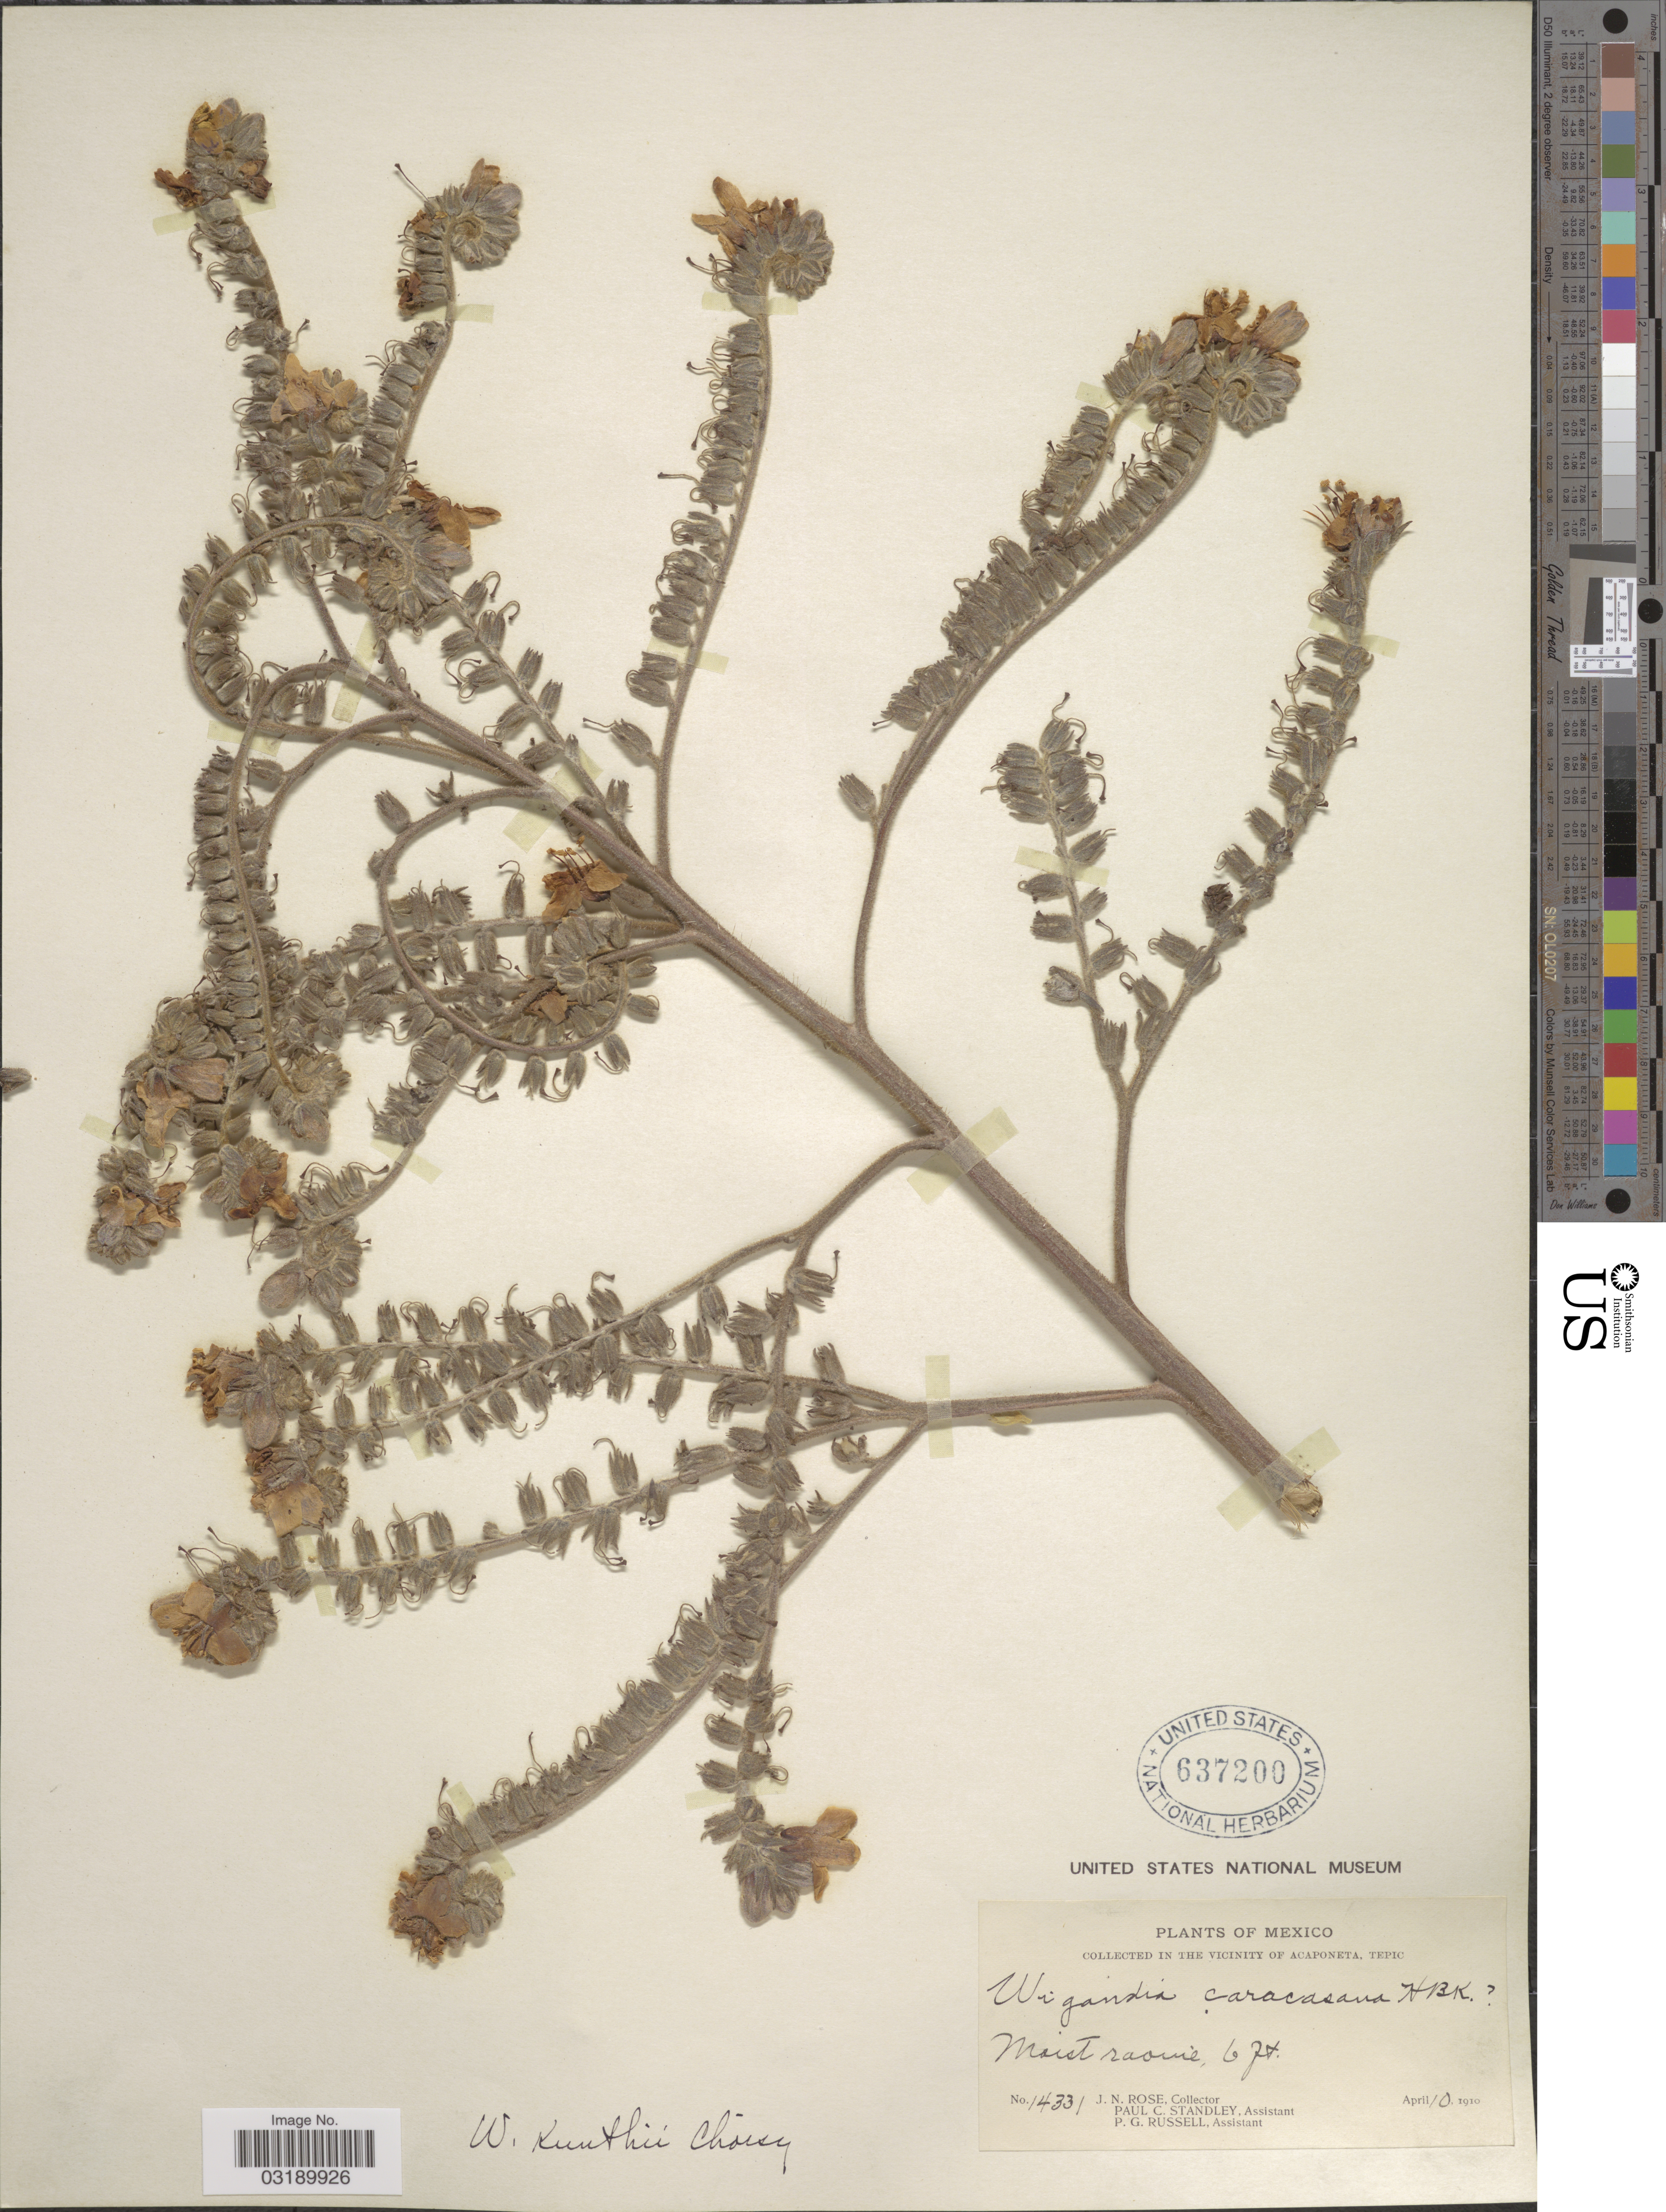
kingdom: Plantae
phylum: Tracheophyta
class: Magnoliopsida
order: Boraginales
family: Namaceae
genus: Wigandia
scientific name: Wigandia kunthii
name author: Choisy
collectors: J. N. Rose, P. C. Standley & P. G. Russell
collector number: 14331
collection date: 1910-04-10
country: Mexico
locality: In the vicinity of Acaponeta, Tepic.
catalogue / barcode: US 637200